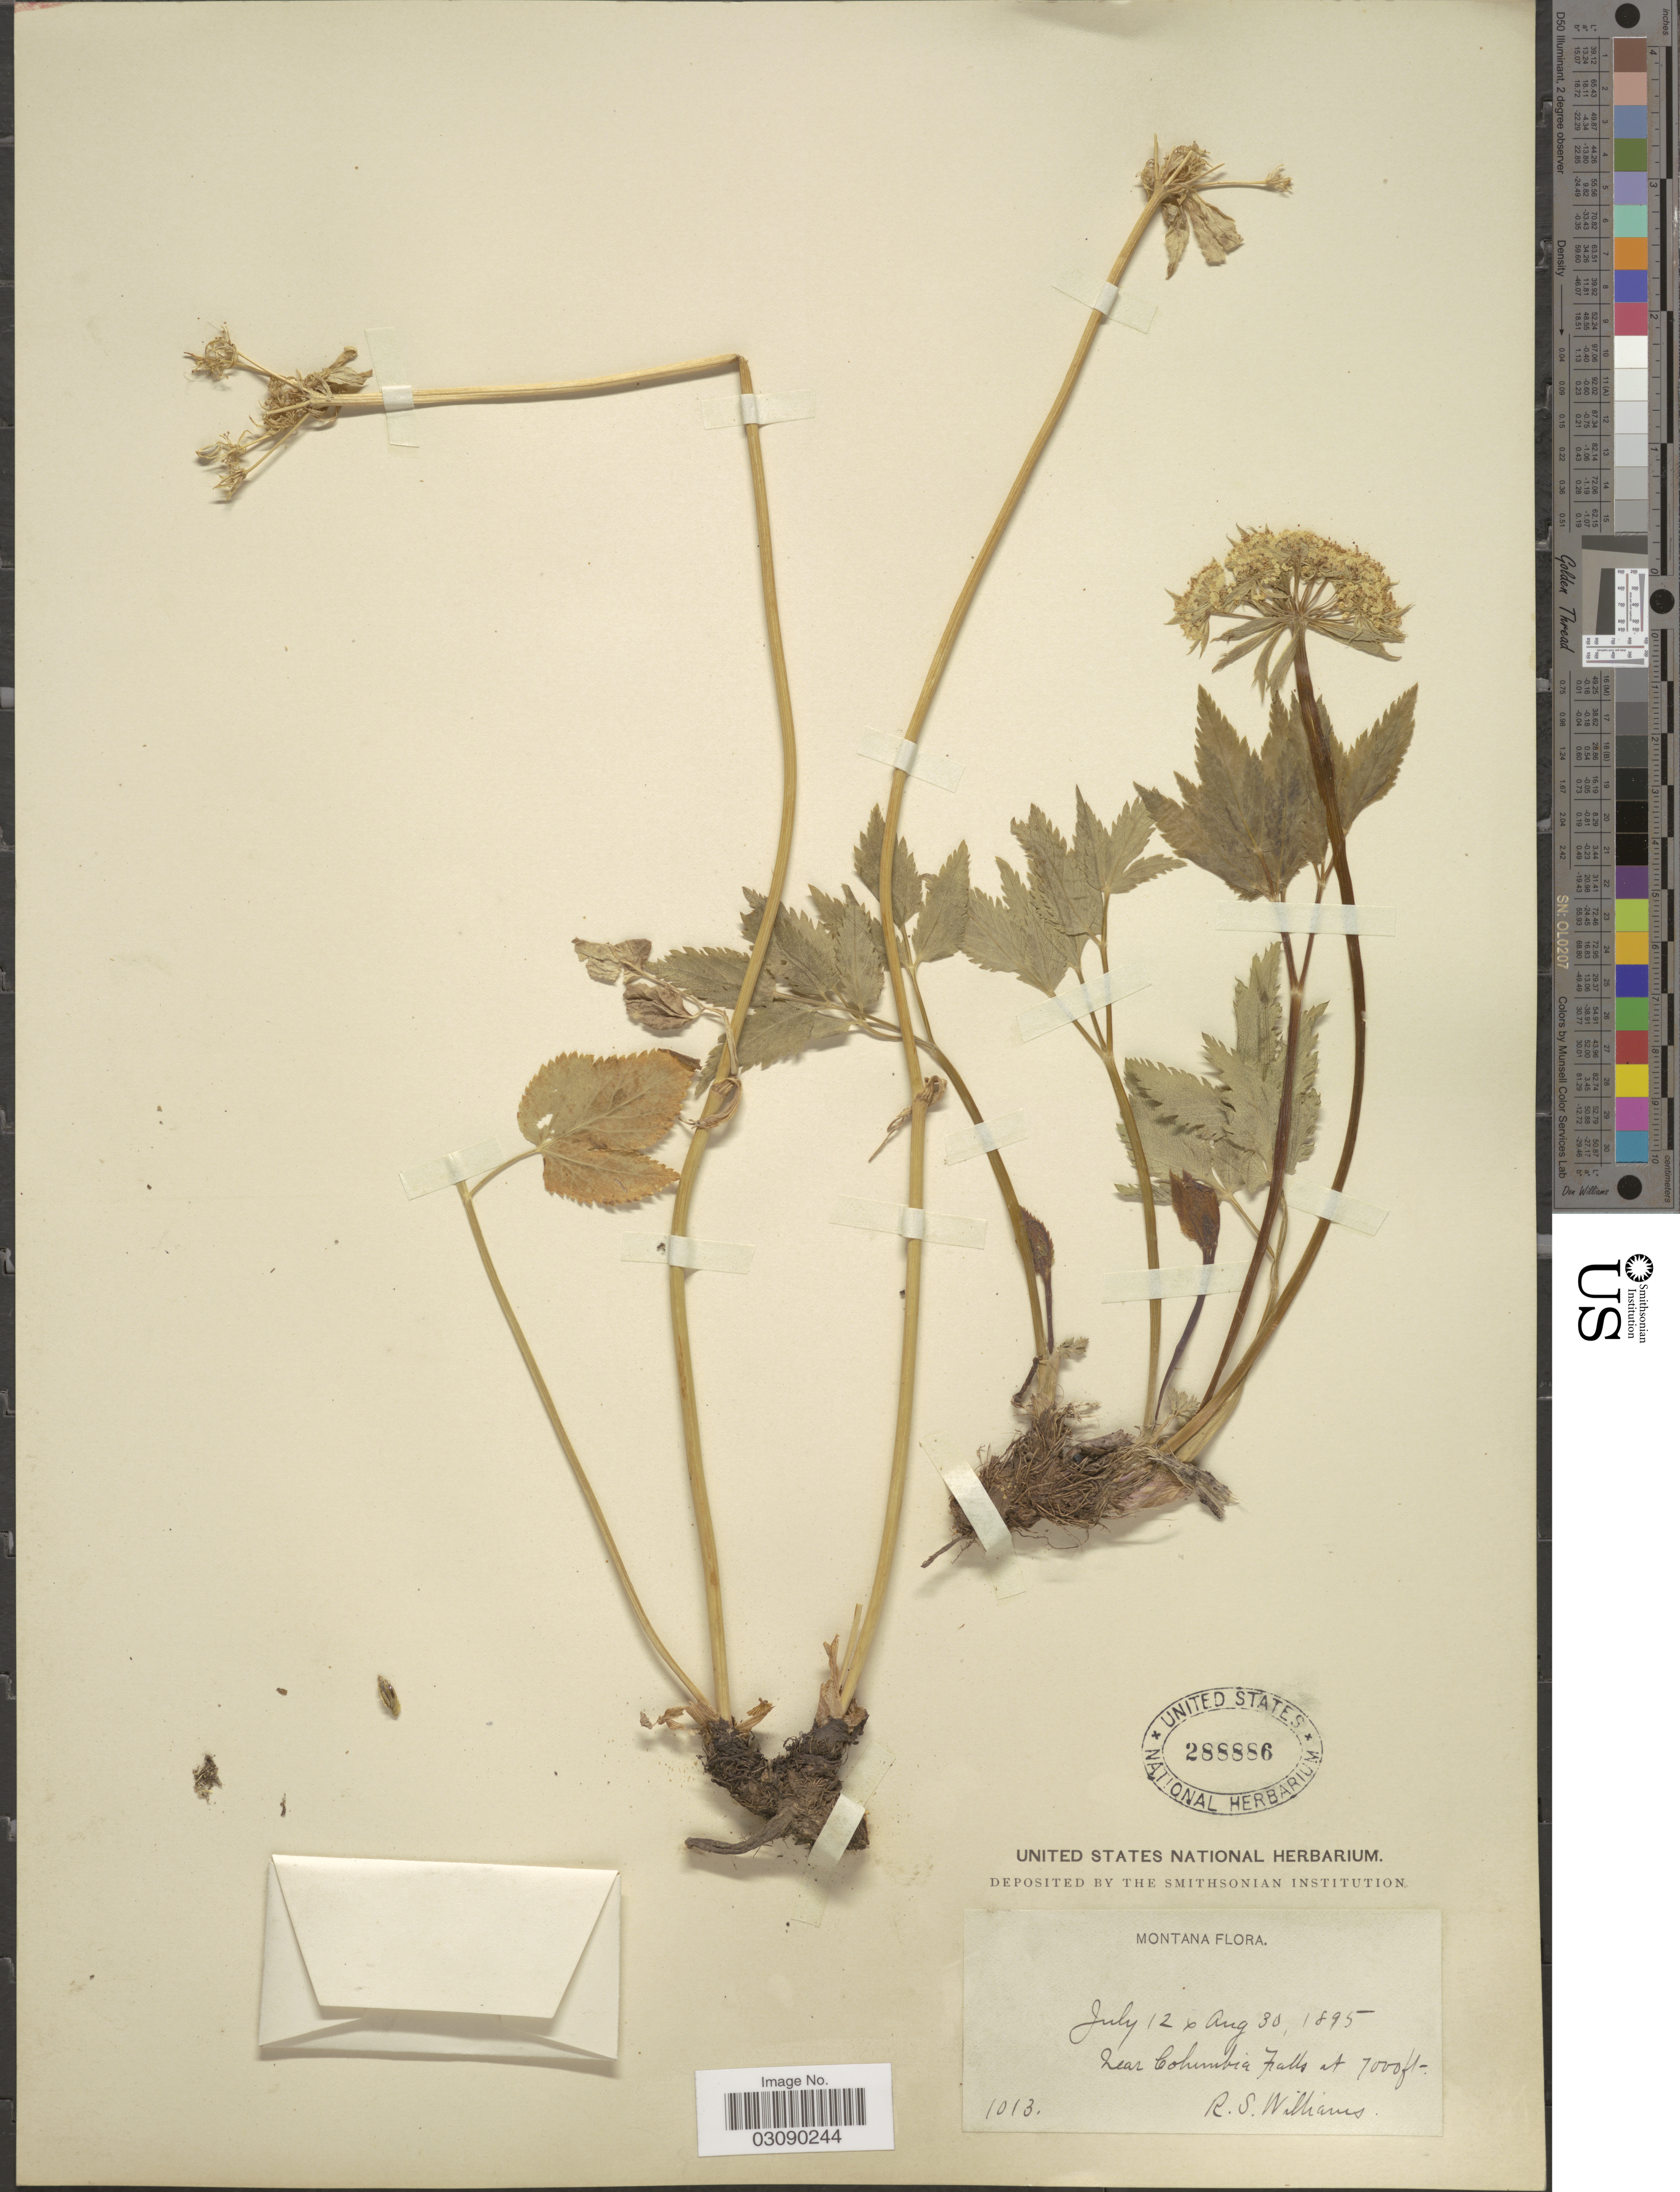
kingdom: Plantae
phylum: Tracheophyta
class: Magnoliopsida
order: Apiales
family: Apiaceae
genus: Angelica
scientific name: Angelica dawsonii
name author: S. Watson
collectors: R. S. Williams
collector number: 1013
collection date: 1895-07-12/1895-08-30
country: United States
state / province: Montana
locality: Near Columbia Falls.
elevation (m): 2134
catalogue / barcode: US 288886